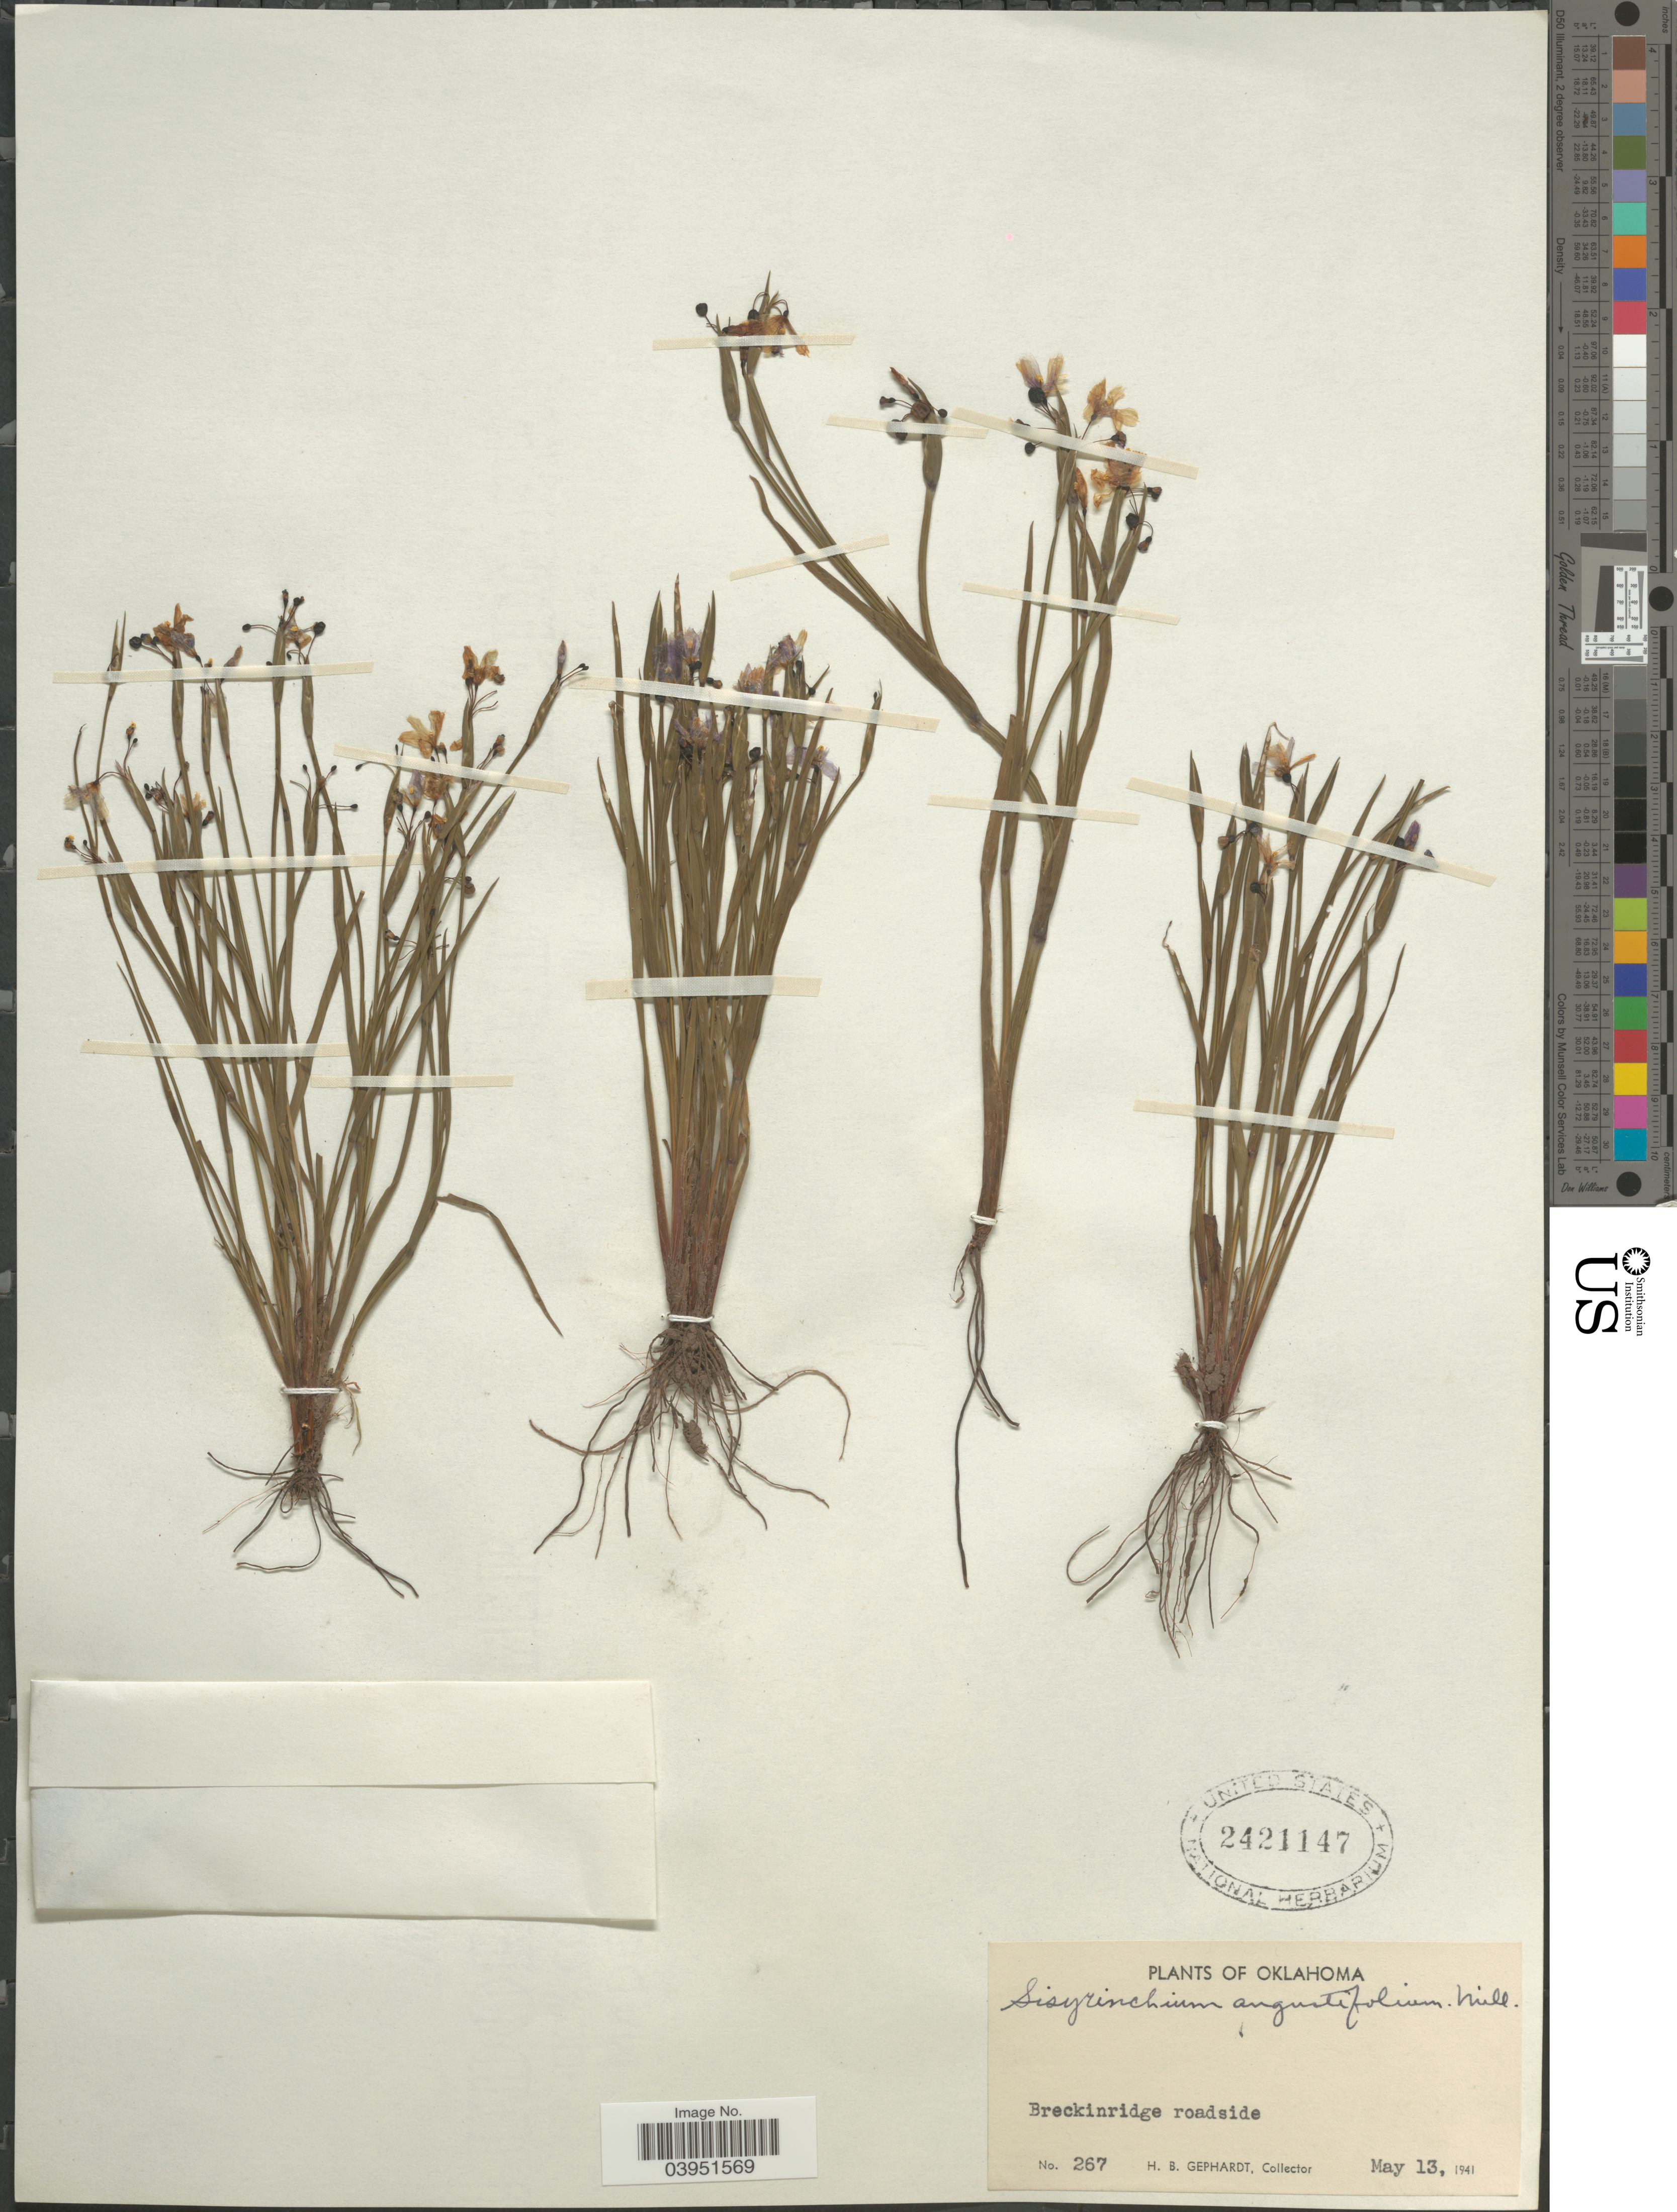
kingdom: Plantae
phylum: Tracheophyta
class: Liliopsida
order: Asparagales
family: Iridaceae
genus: Sisyrinchium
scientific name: Sisyrinchium pruinosum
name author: E.P. Bicknell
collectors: H. Gephardt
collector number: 267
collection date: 1941-05-13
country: United States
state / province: Oklahoma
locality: Breckinridge roadside.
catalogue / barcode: US 2421147